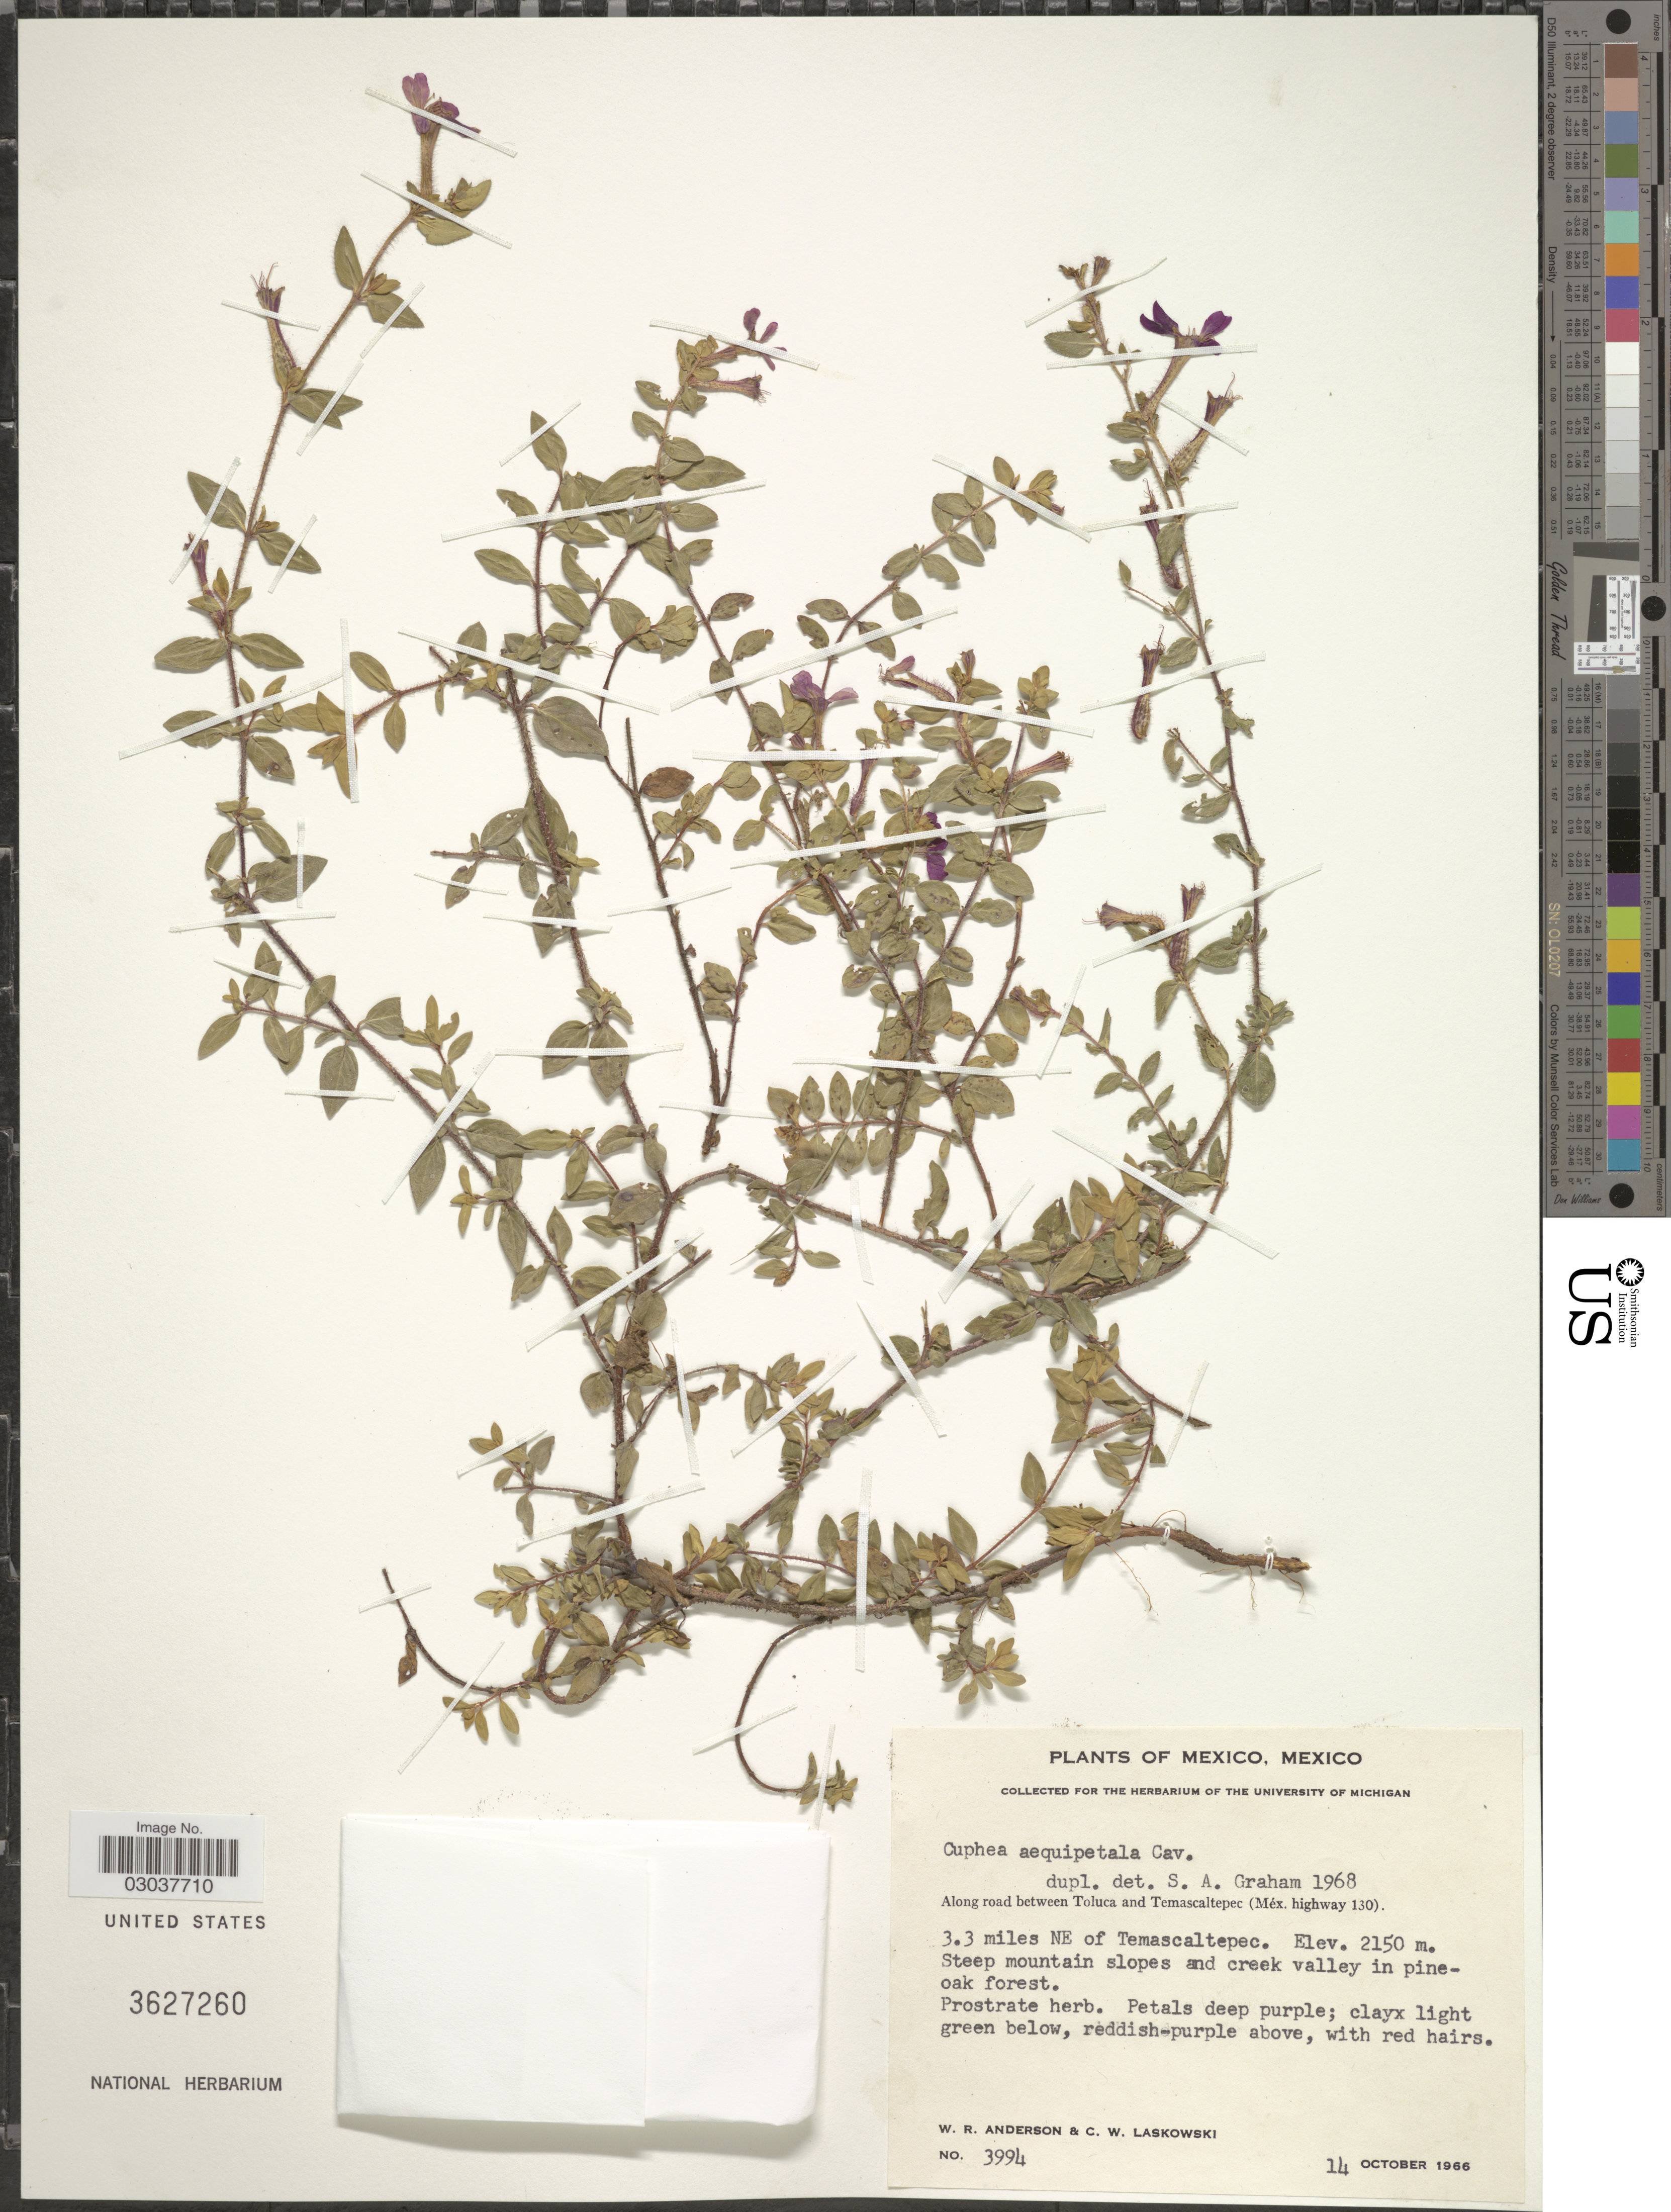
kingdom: Plantae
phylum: Tracheophyta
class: Magnoliopsida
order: Myrtales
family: Lythraceae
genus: Cuphea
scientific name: Cuphea aequipetala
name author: Cav.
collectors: W. Anderson & C. Laskowski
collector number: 3994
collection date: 1966-10-14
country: Mexico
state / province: México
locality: Mexico. Along road between Toluca and Temascaltepec (Méx. highway 130). 3.3 miles NE of Temascaltepec.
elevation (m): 2150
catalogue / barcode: US 3627260